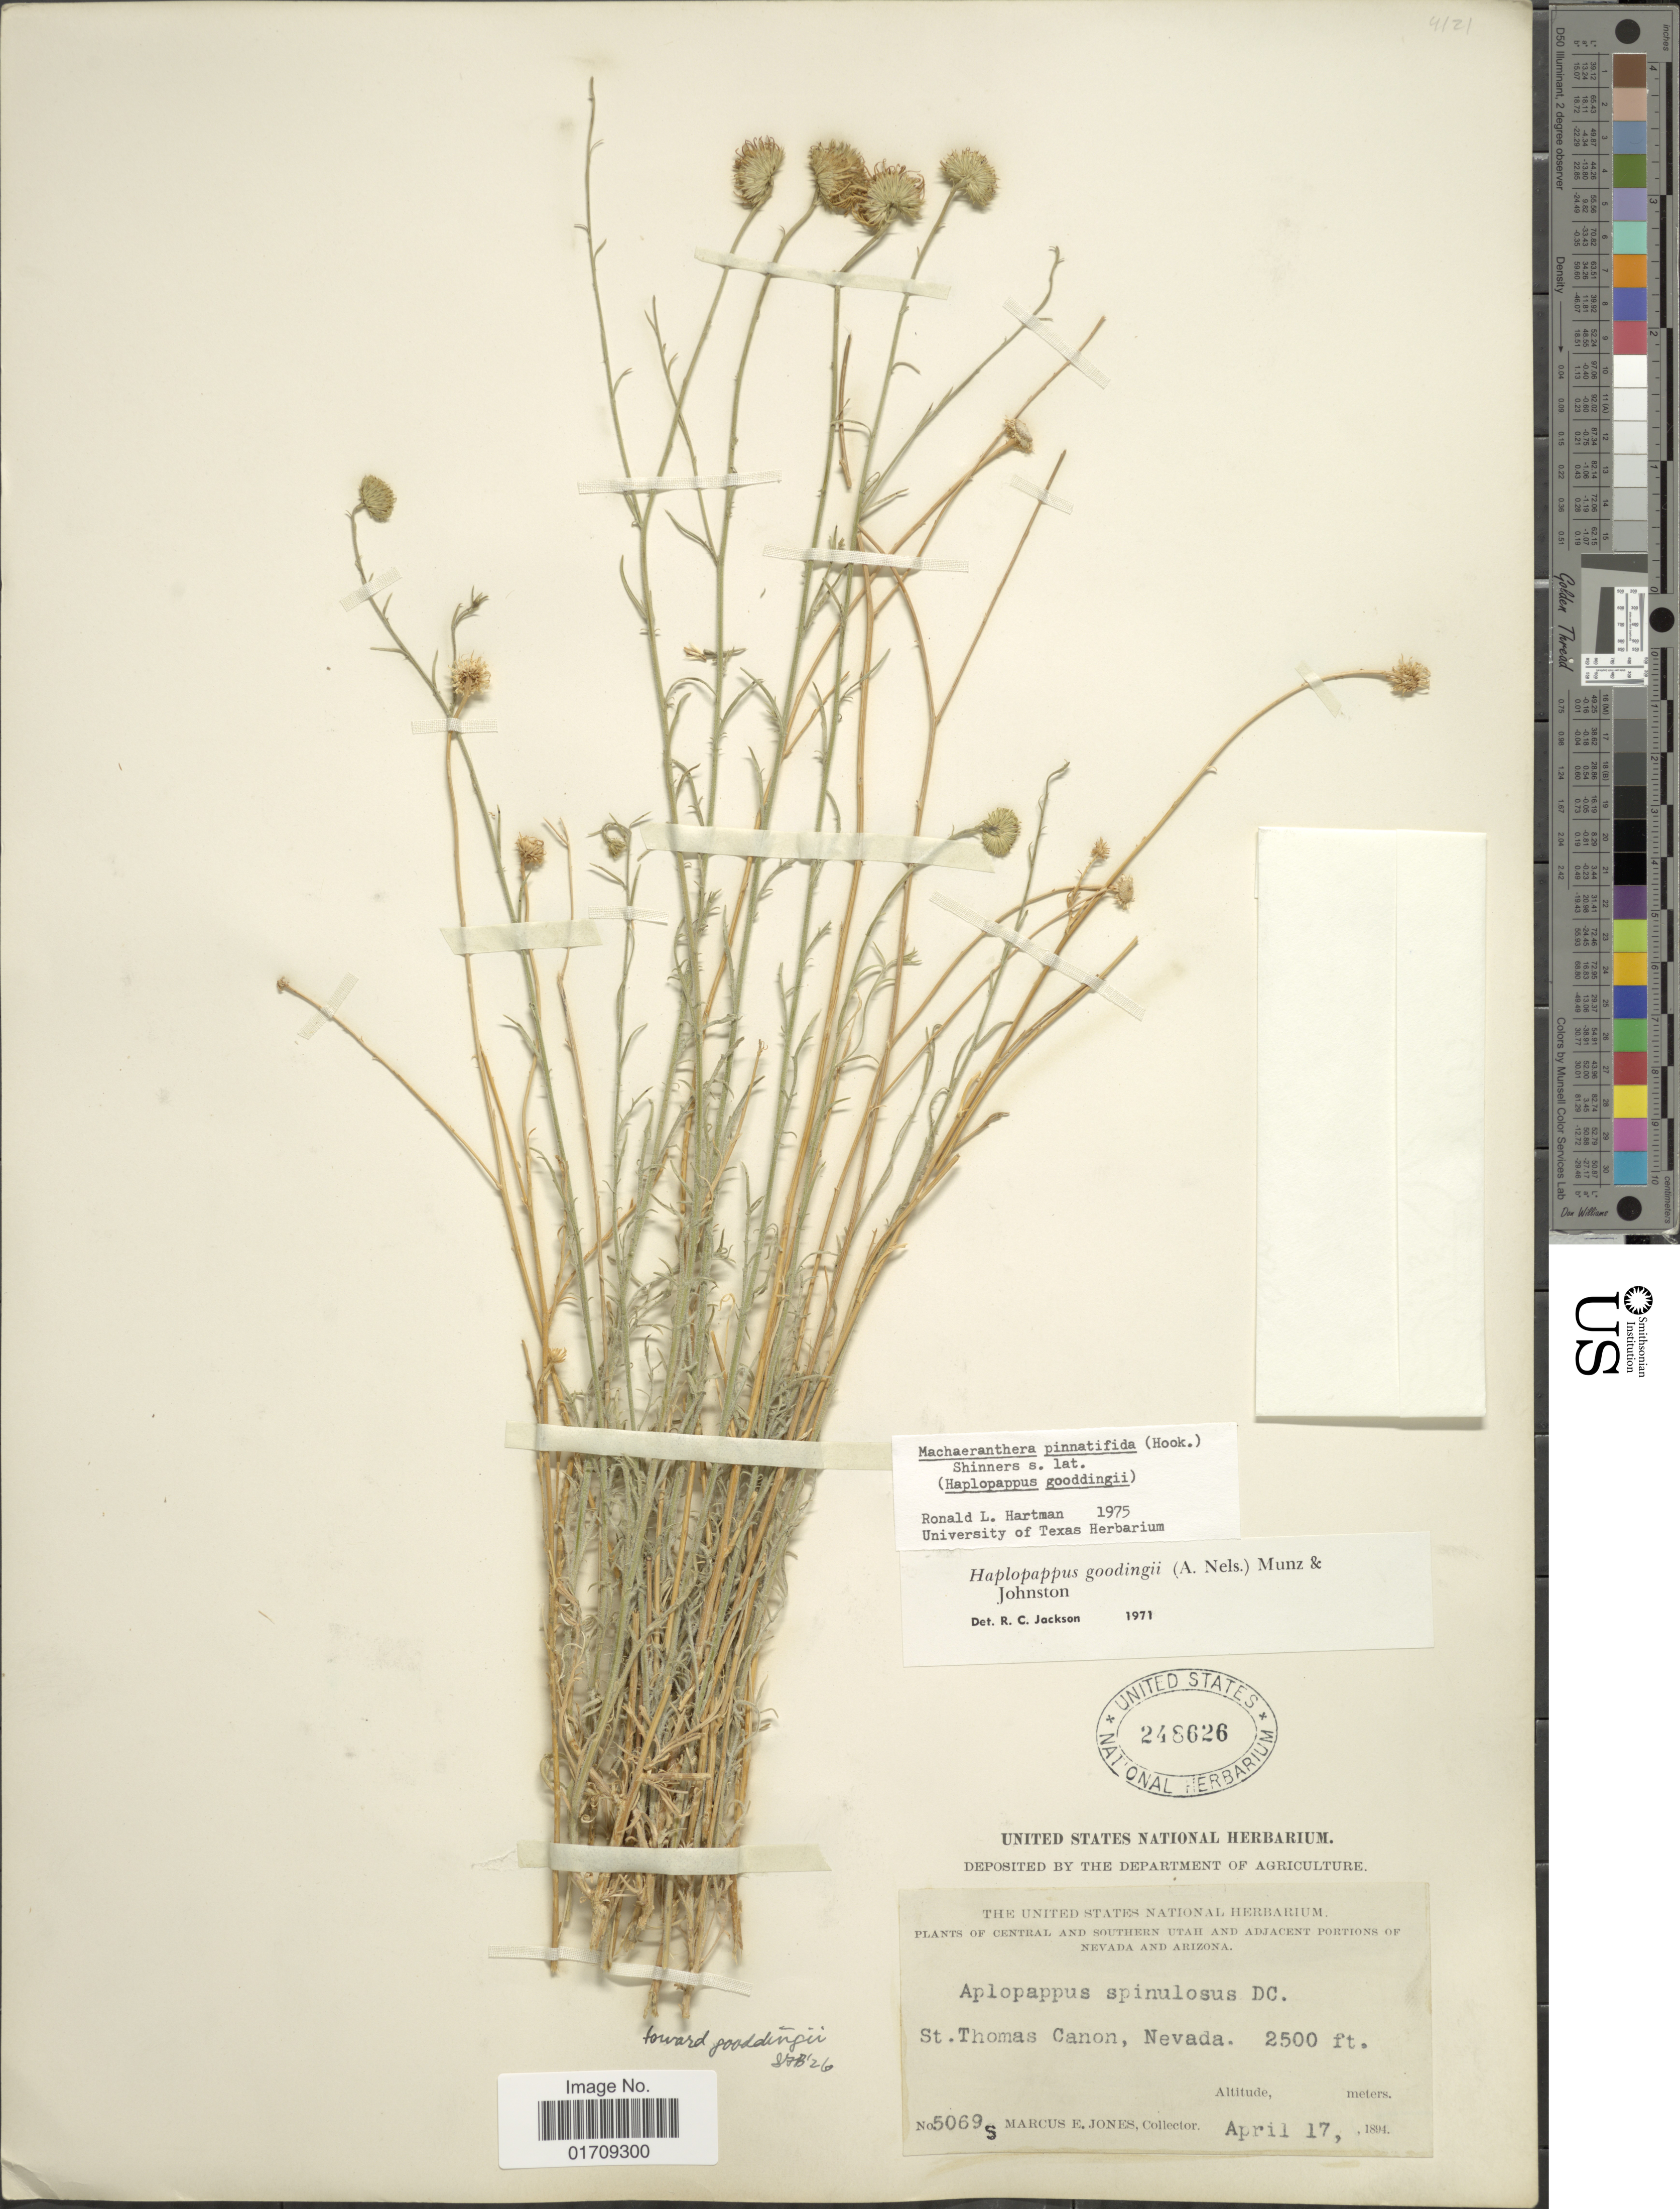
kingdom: Plantae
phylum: Tracheophyta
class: Magnoliopsida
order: Asterales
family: Asteraceae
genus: Machaeranthera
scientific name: Machaeranthera pinnatifida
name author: (Hook.) Shinners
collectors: M. E. Jones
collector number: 5069s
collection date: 1894-04-17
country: United States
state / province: Nevada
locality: St. Thomas Canon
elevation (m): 762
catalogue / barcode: US 248626